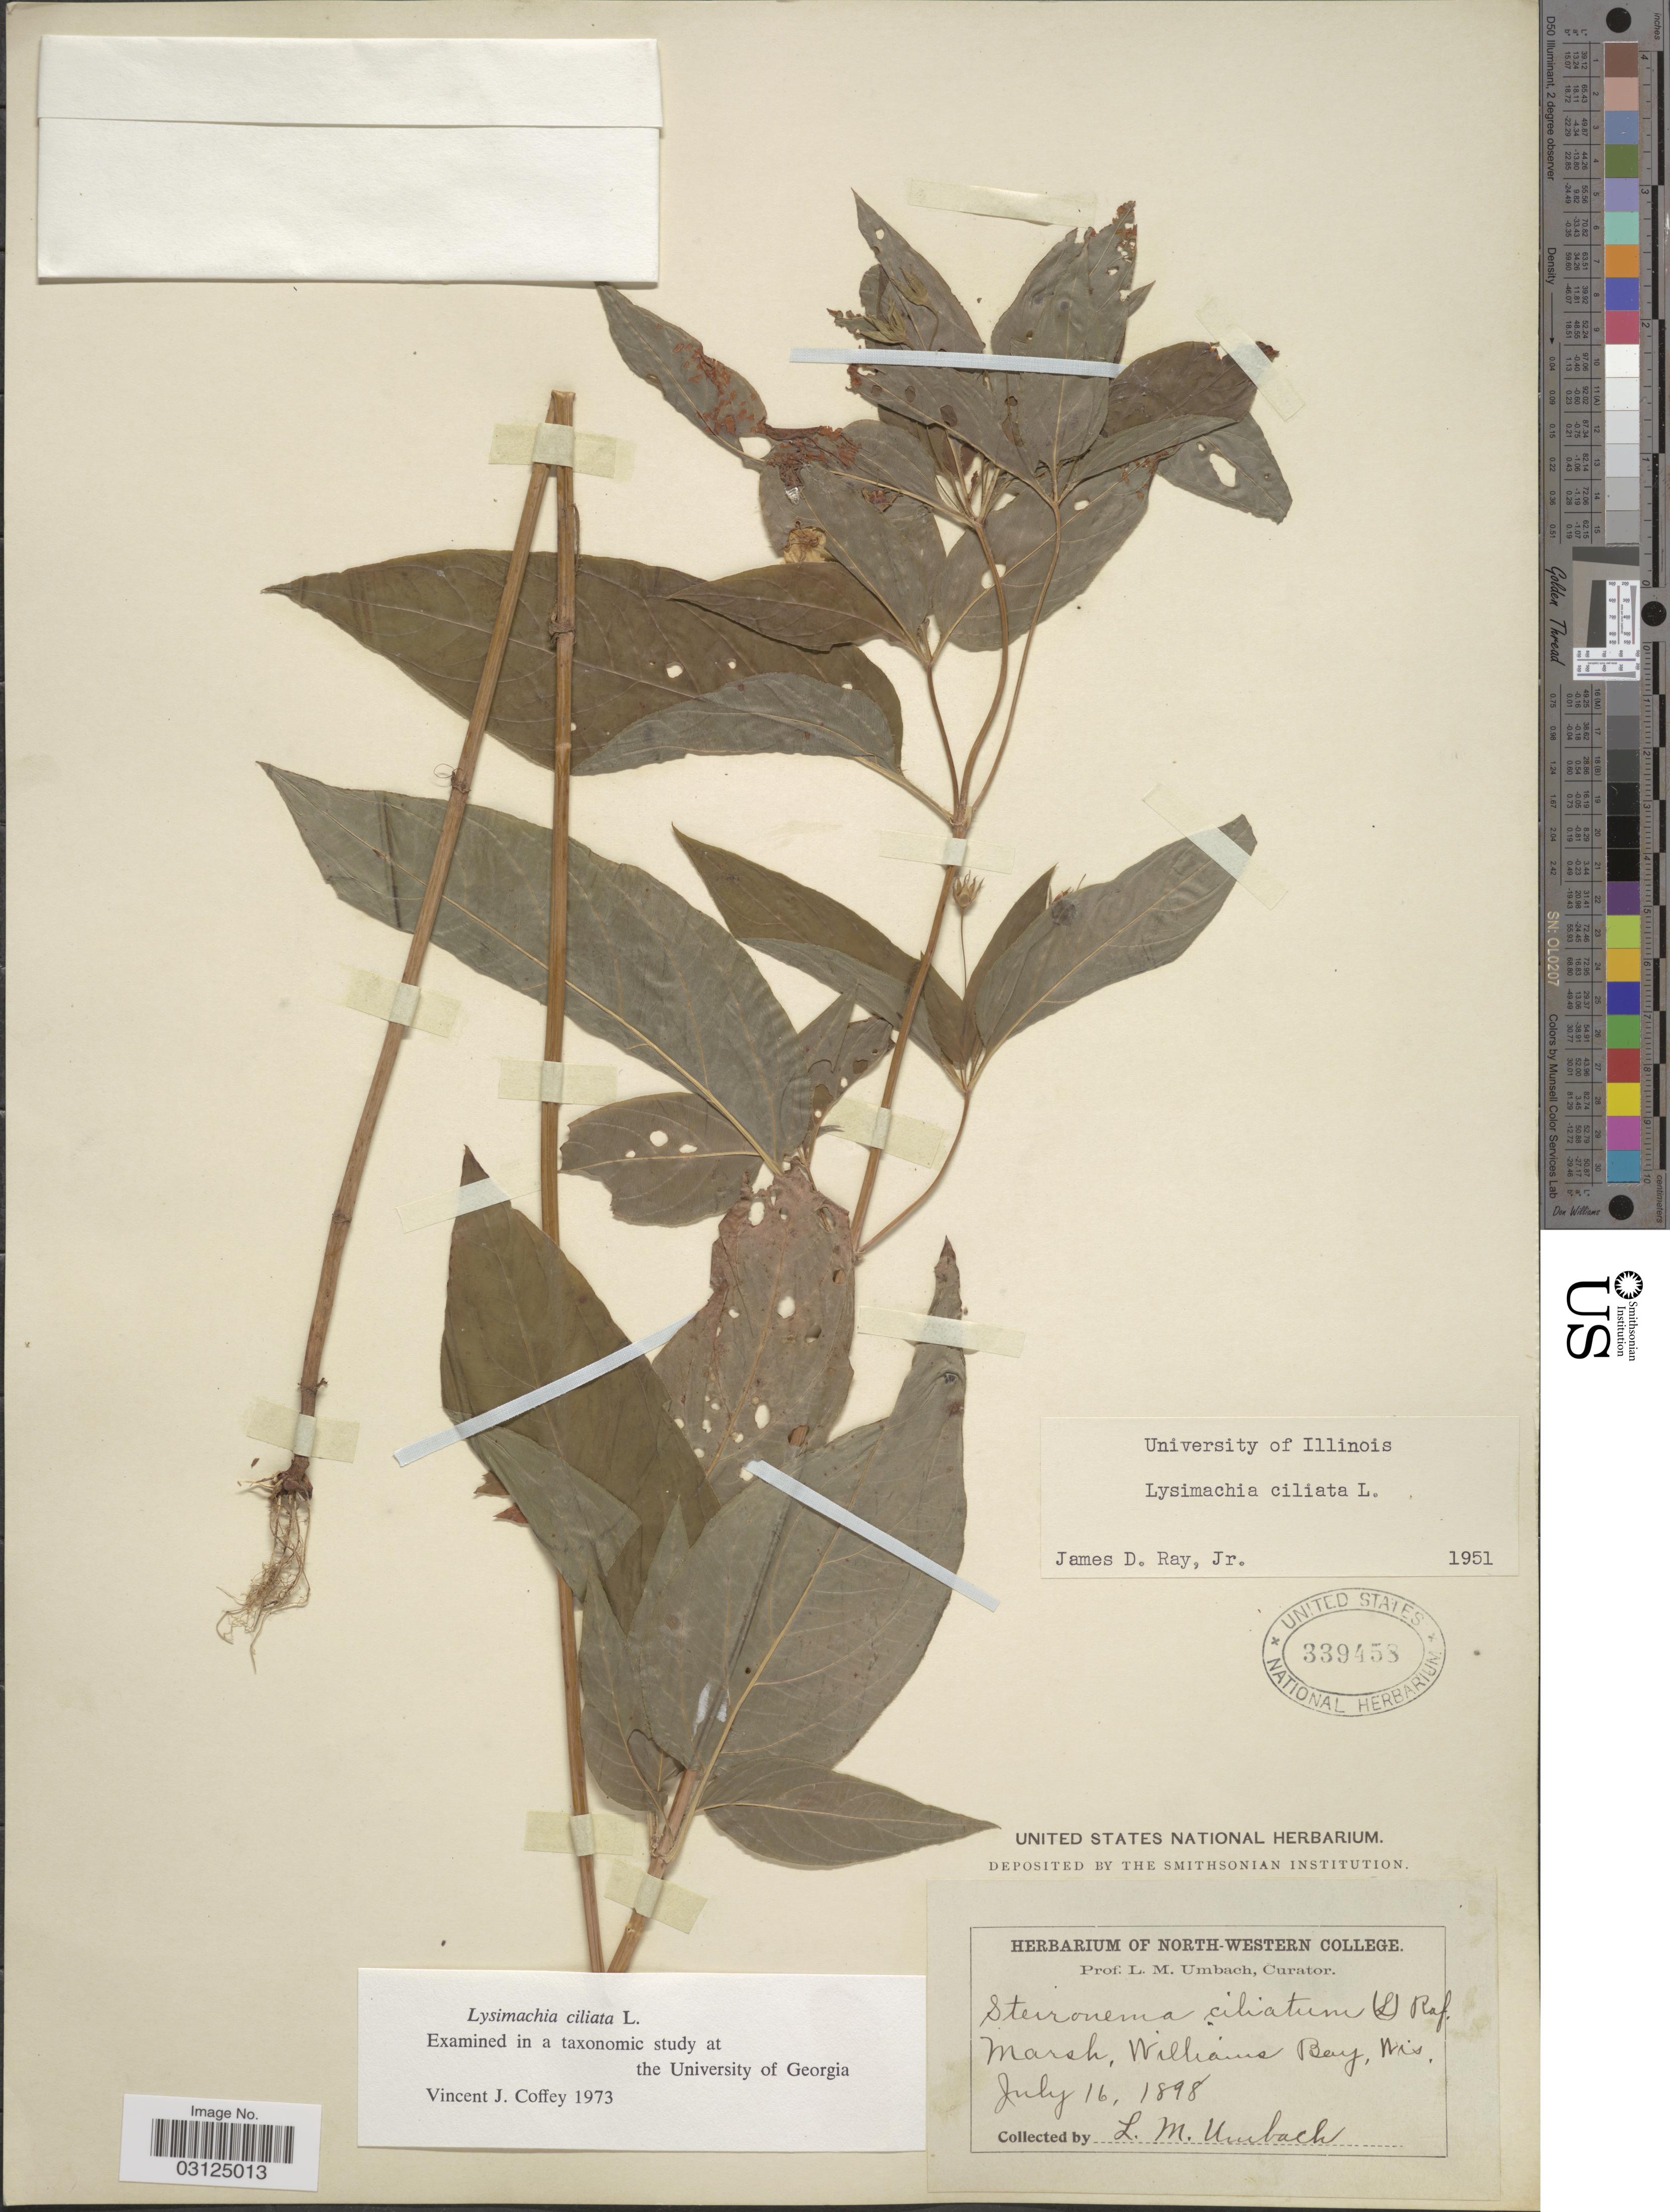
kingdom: Plantae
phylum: Tracheophyta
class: Magnoliopsida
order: Ericales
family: Primulaceae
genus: Lysimachia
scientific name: Lysimachia ciliata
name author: L.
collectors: L. M. Umbach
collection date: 1898-07-16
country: United States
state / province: Wisconsin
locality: Marsh, Williams Bay.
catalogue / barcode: US 339458